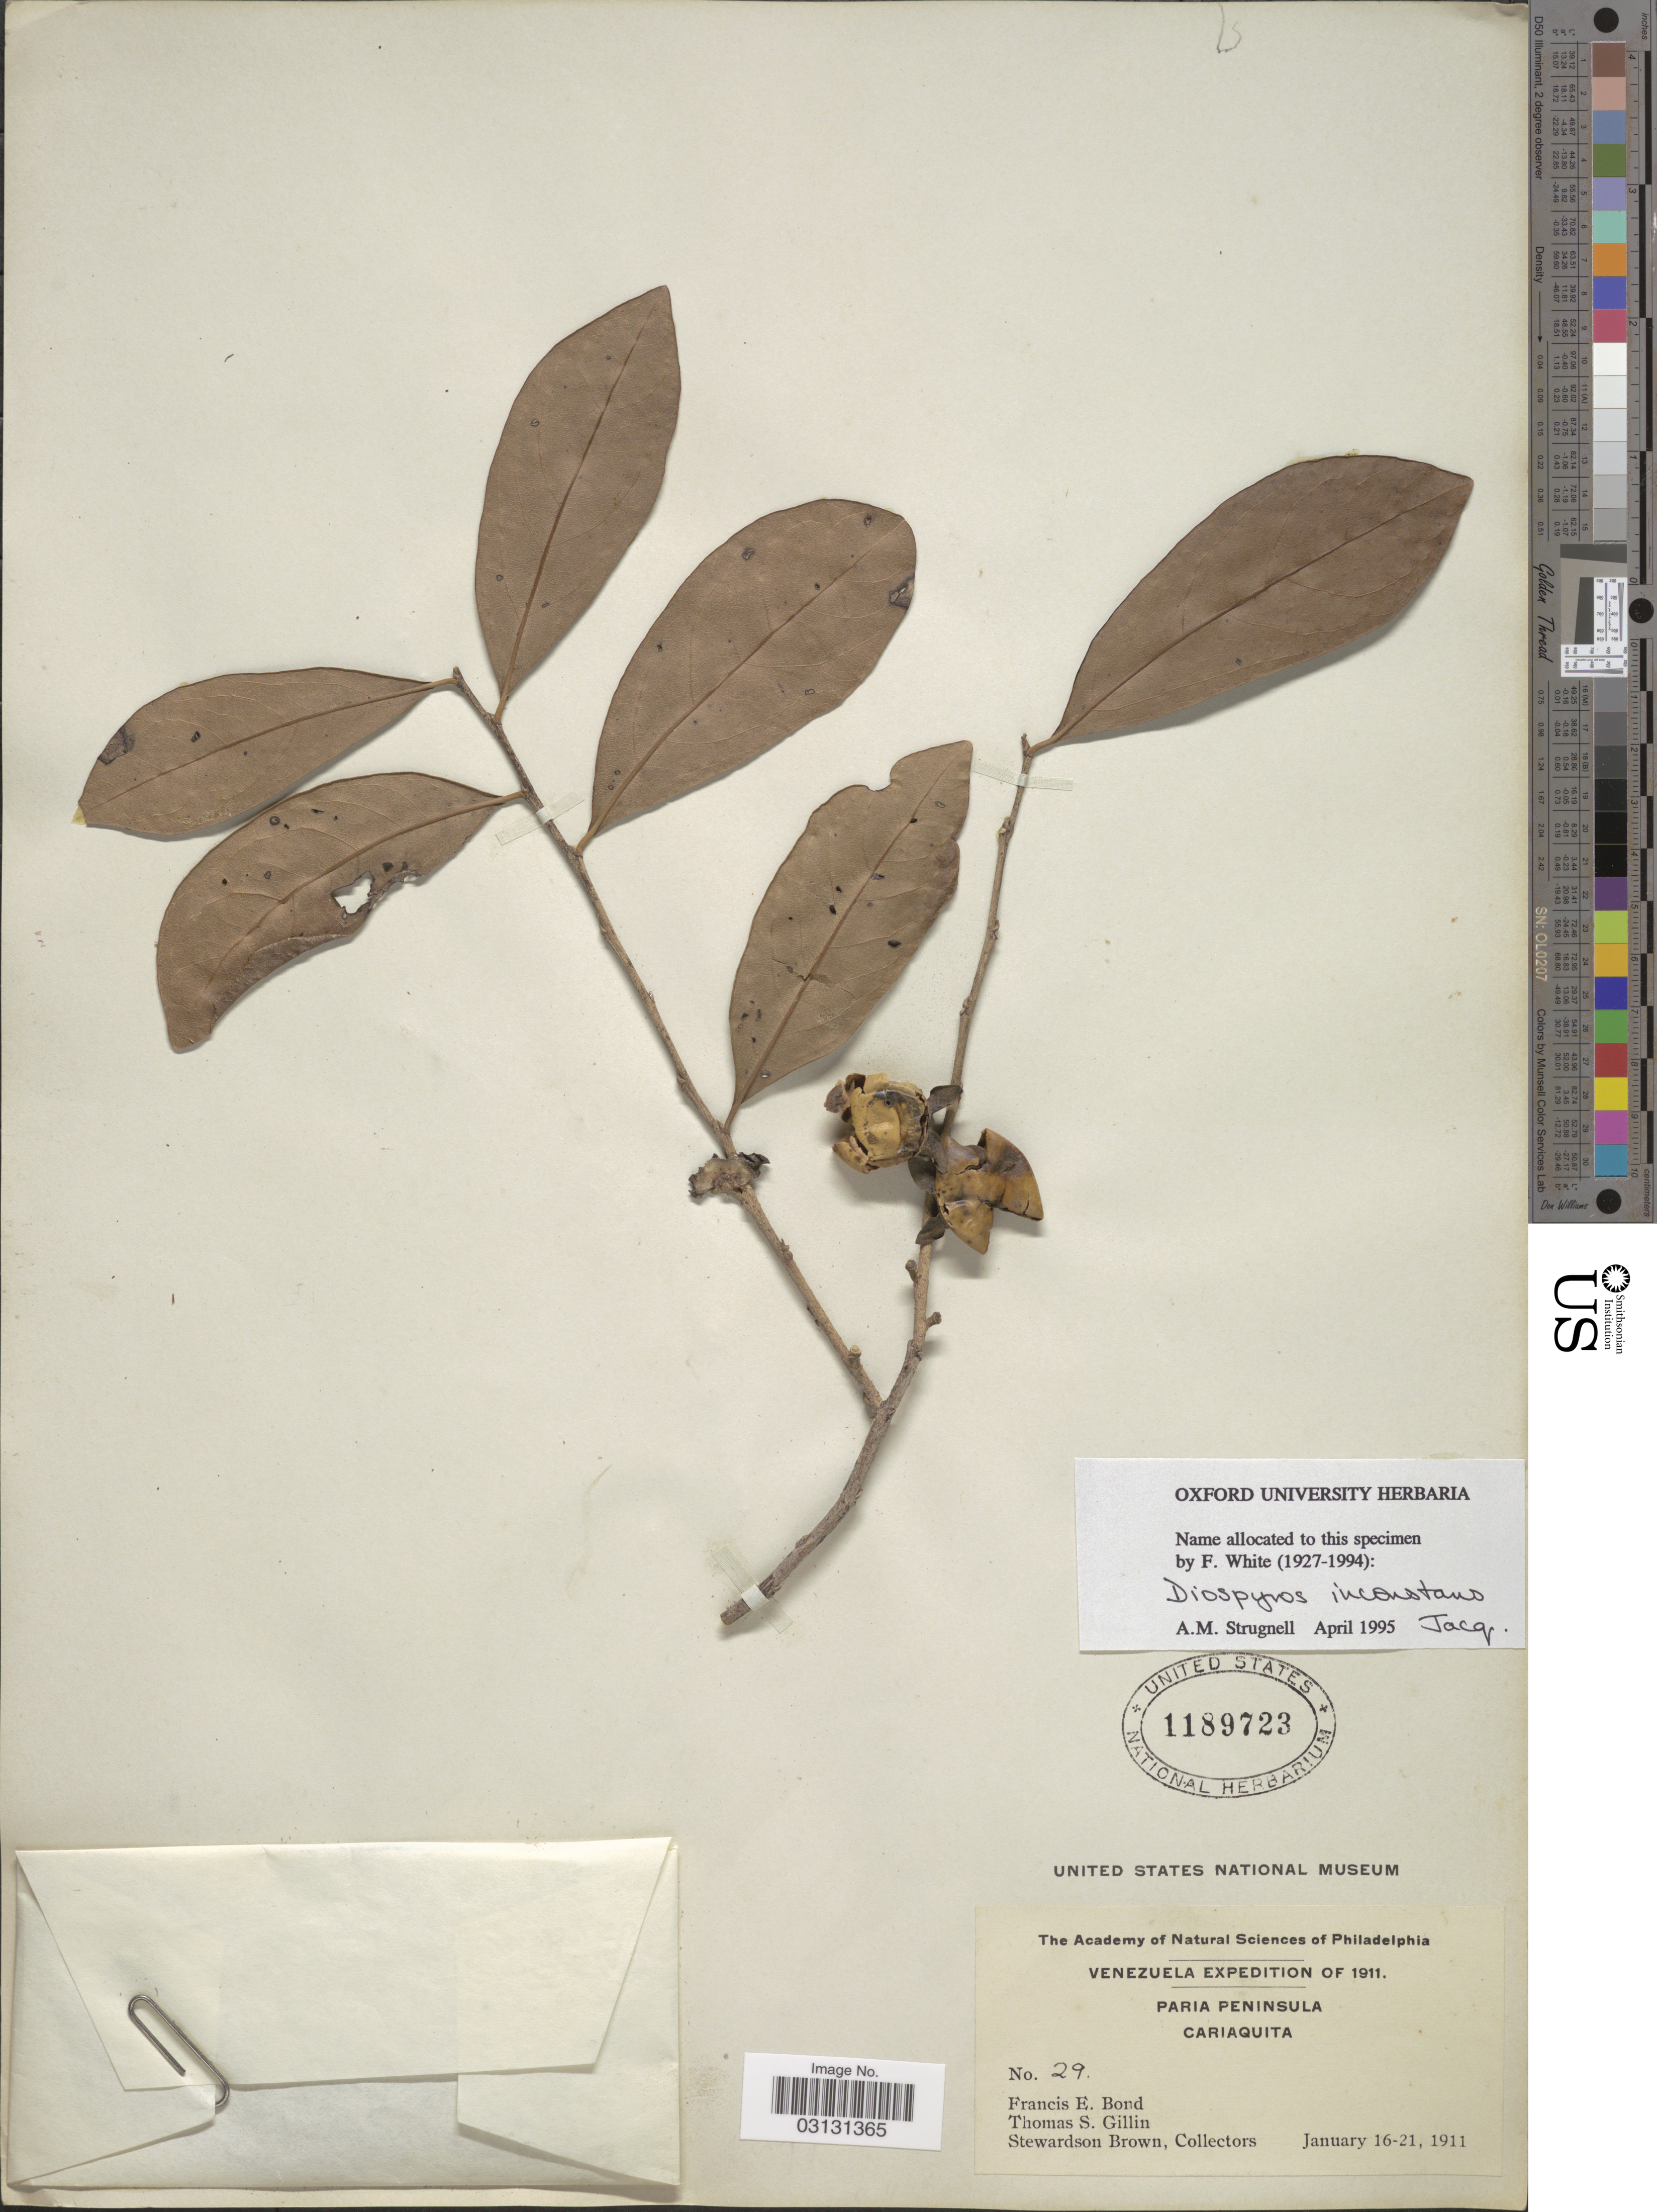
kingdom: Plantae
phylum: Tracheophyta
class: Magnoliopsida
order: Ericales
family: Ebenaceae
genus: Diospyros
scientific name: Diospyros inconstans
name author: Jacq.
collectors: F. Bond, T. Gillin & S. Brown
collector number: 29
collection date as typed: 16-21 January 1911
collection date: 1911-01-16/1911-01-21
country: Venezuela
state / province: Sucre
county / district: Valdez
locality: Paria Peninsula, Cariaquito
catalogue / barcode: US 1189723